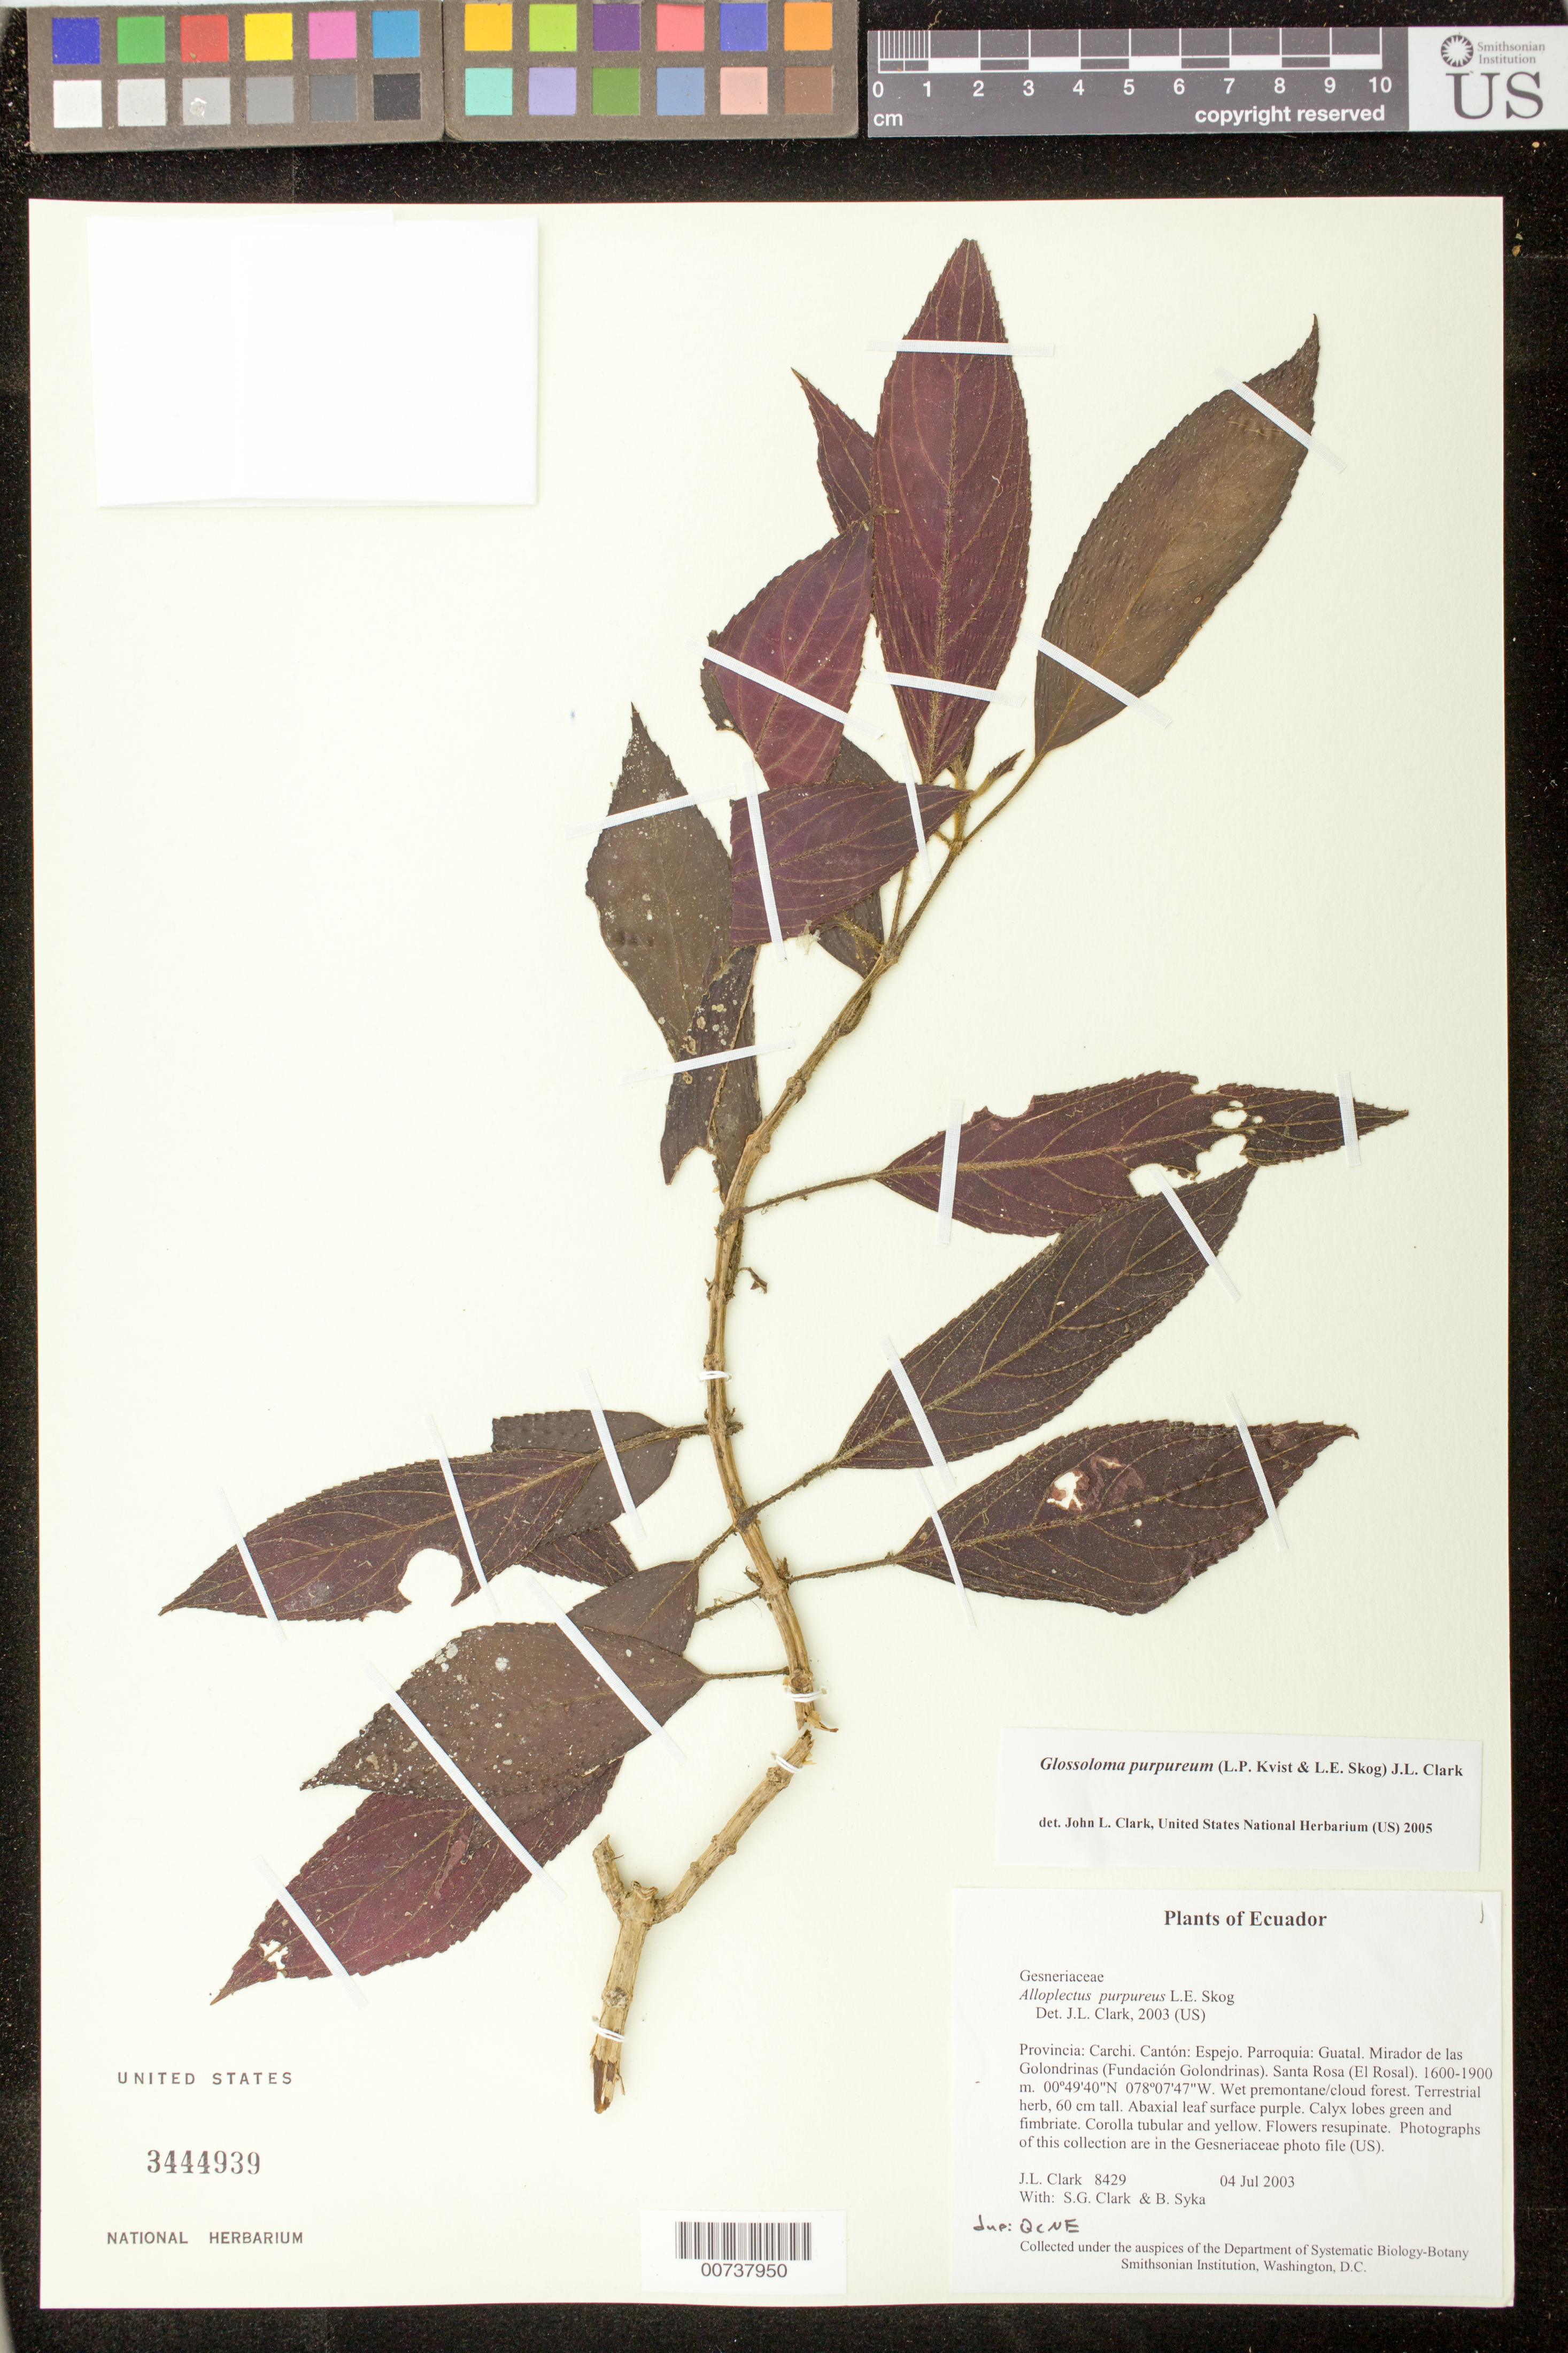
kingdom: Plantae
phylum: Tracheophyta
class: Magnoliopsida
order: Lamiales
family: Gesneriaceae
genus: Glossoloma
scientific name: Glossoloma purpureum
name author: (L.P. Kvist & L.E. Skog) J.L. Clark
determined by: Clark, J. L., (SEL), The Marie Selby Botanical Garden (UNITED STATES)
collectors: J. L. Clark, S. G. Clark & B. Syka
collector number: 8429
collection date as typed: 04 Jul 2003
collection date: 2003-07-04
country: Ecuador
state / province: Carchi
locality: Espejo. Parroquia: Guatal. Mirador de las Golondrinas (Fundación Golondrinas). Santa Rosa (El Rosal).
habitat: Wet premontane/cloud forest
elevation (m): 1600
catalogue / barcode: US 3444939